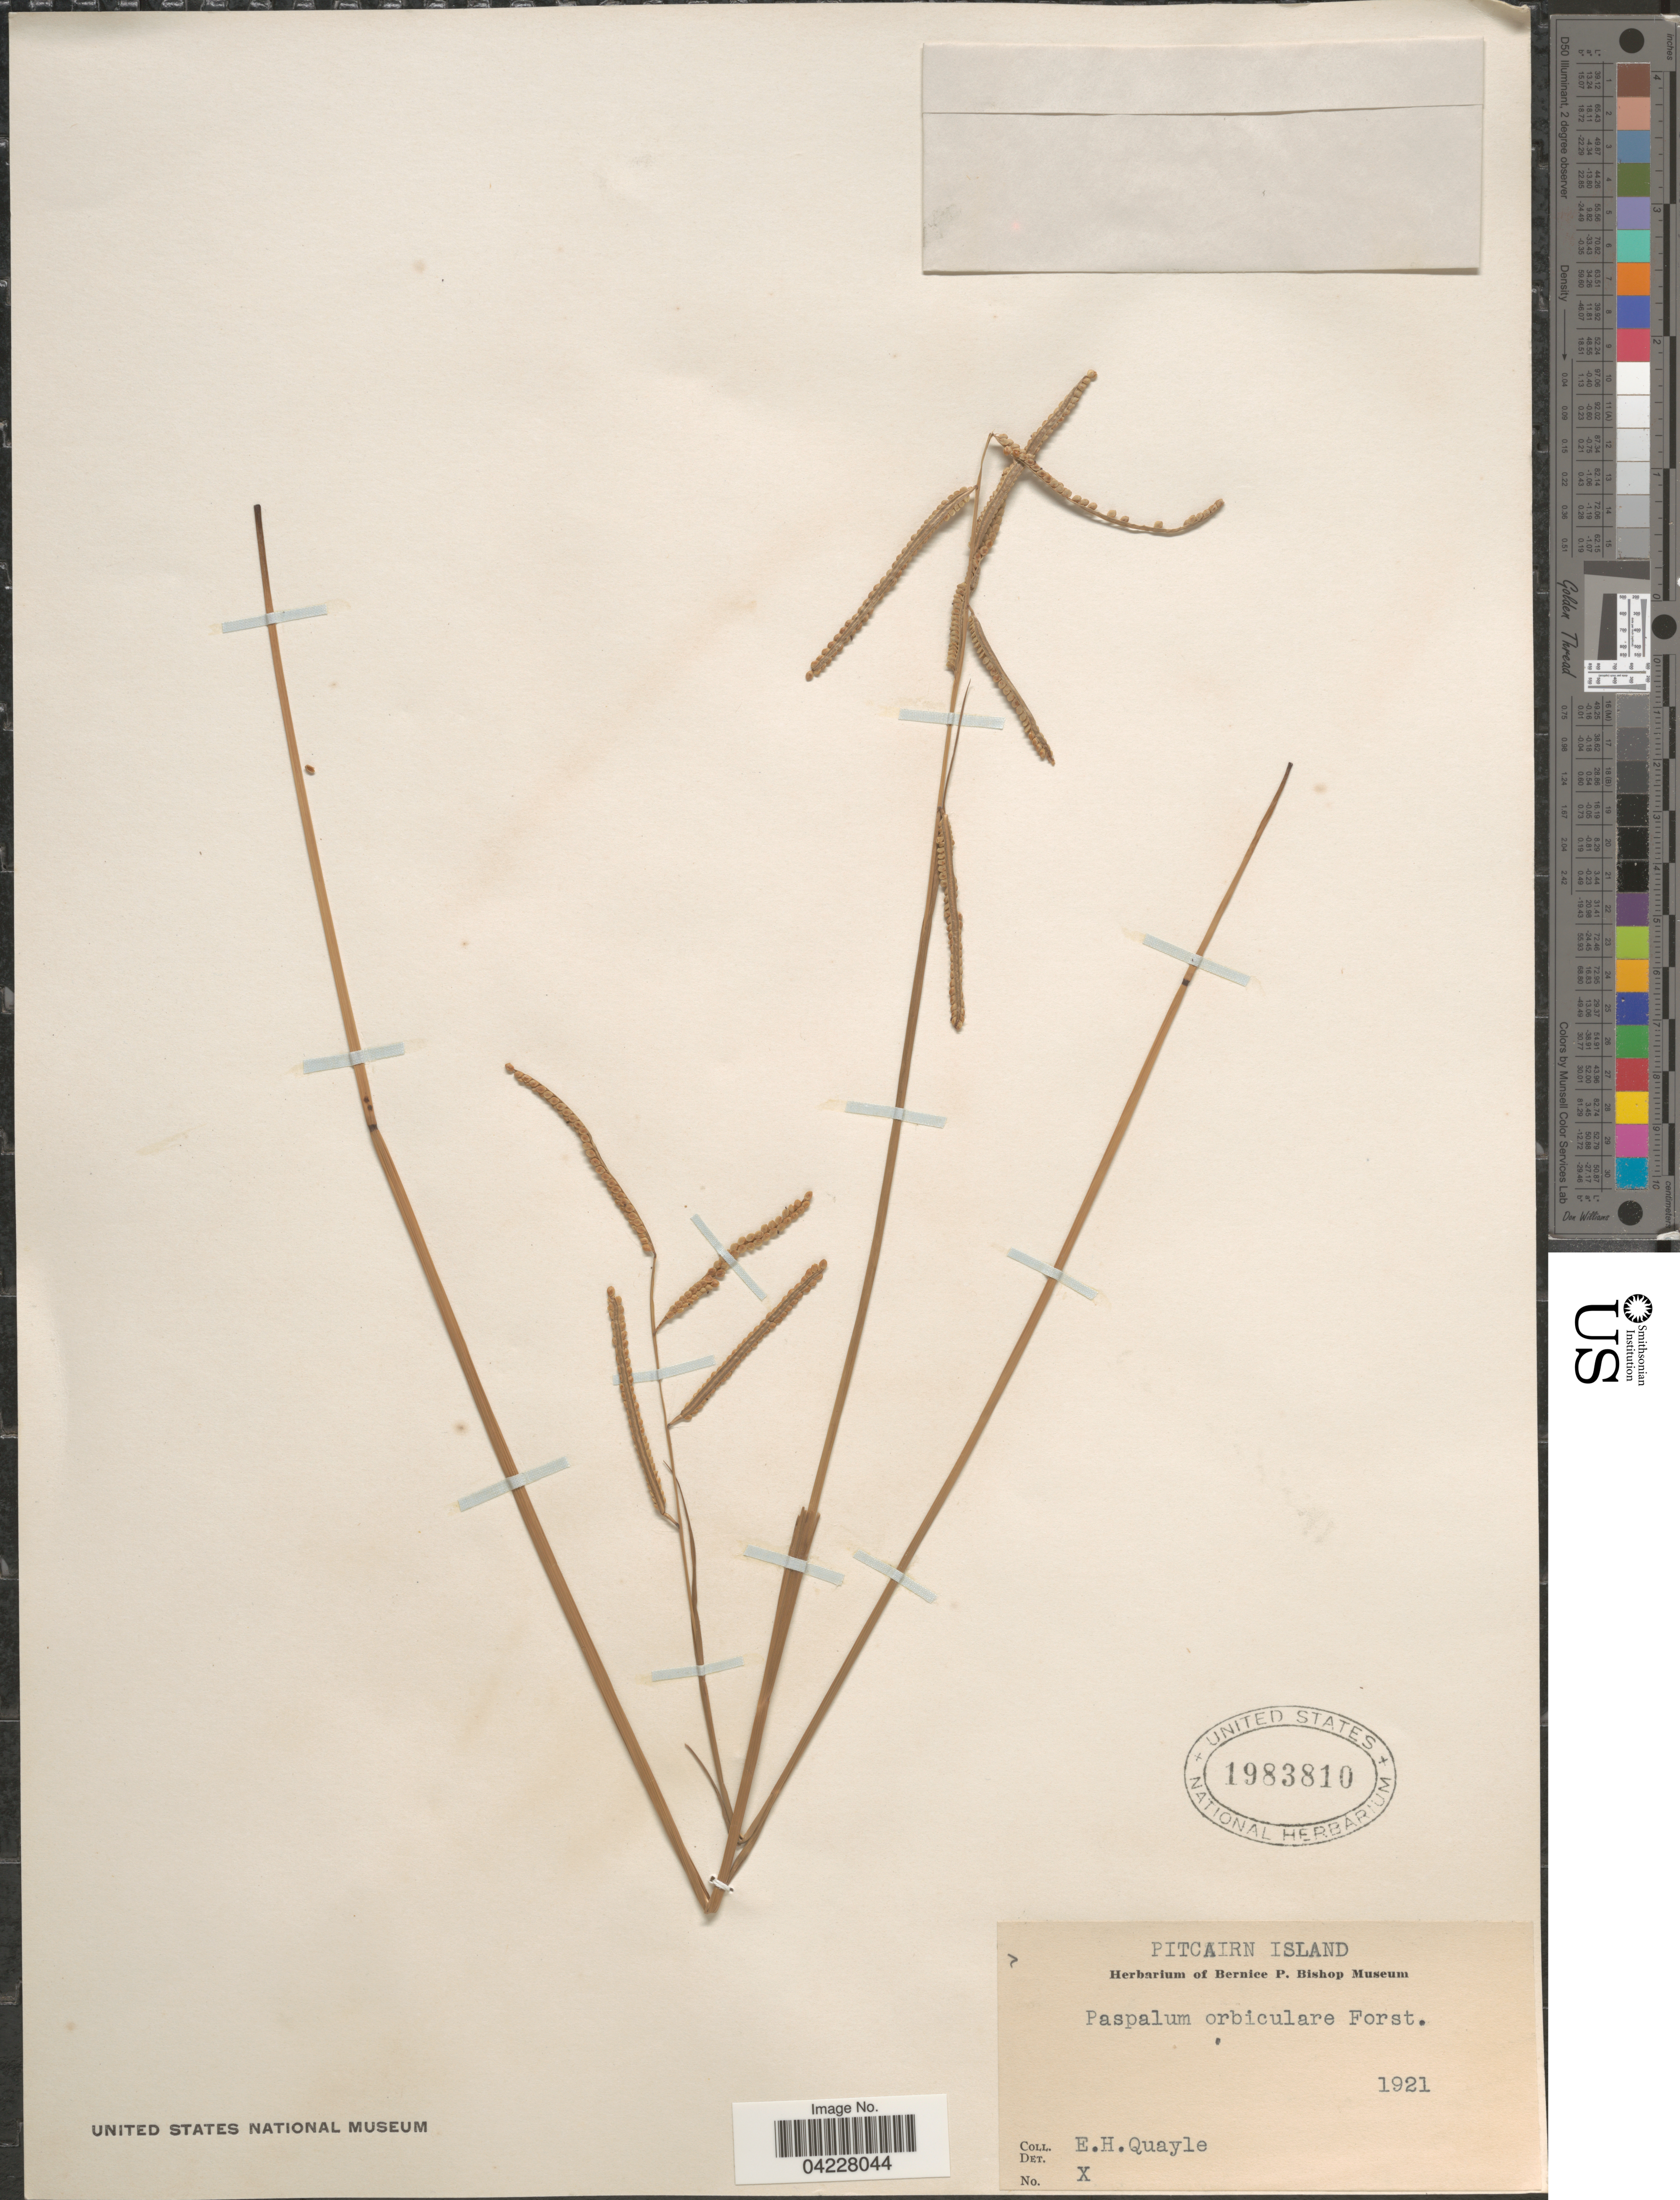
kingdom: Plantae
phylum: Tracheophyta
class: Liliopsida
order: Poales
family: Poaceae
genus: Paspalum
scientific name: Paspalum orbiculare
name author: G. Forst.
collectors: E. Quayle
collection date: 1921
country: Pitcairn Islands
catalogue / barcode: US 1983810